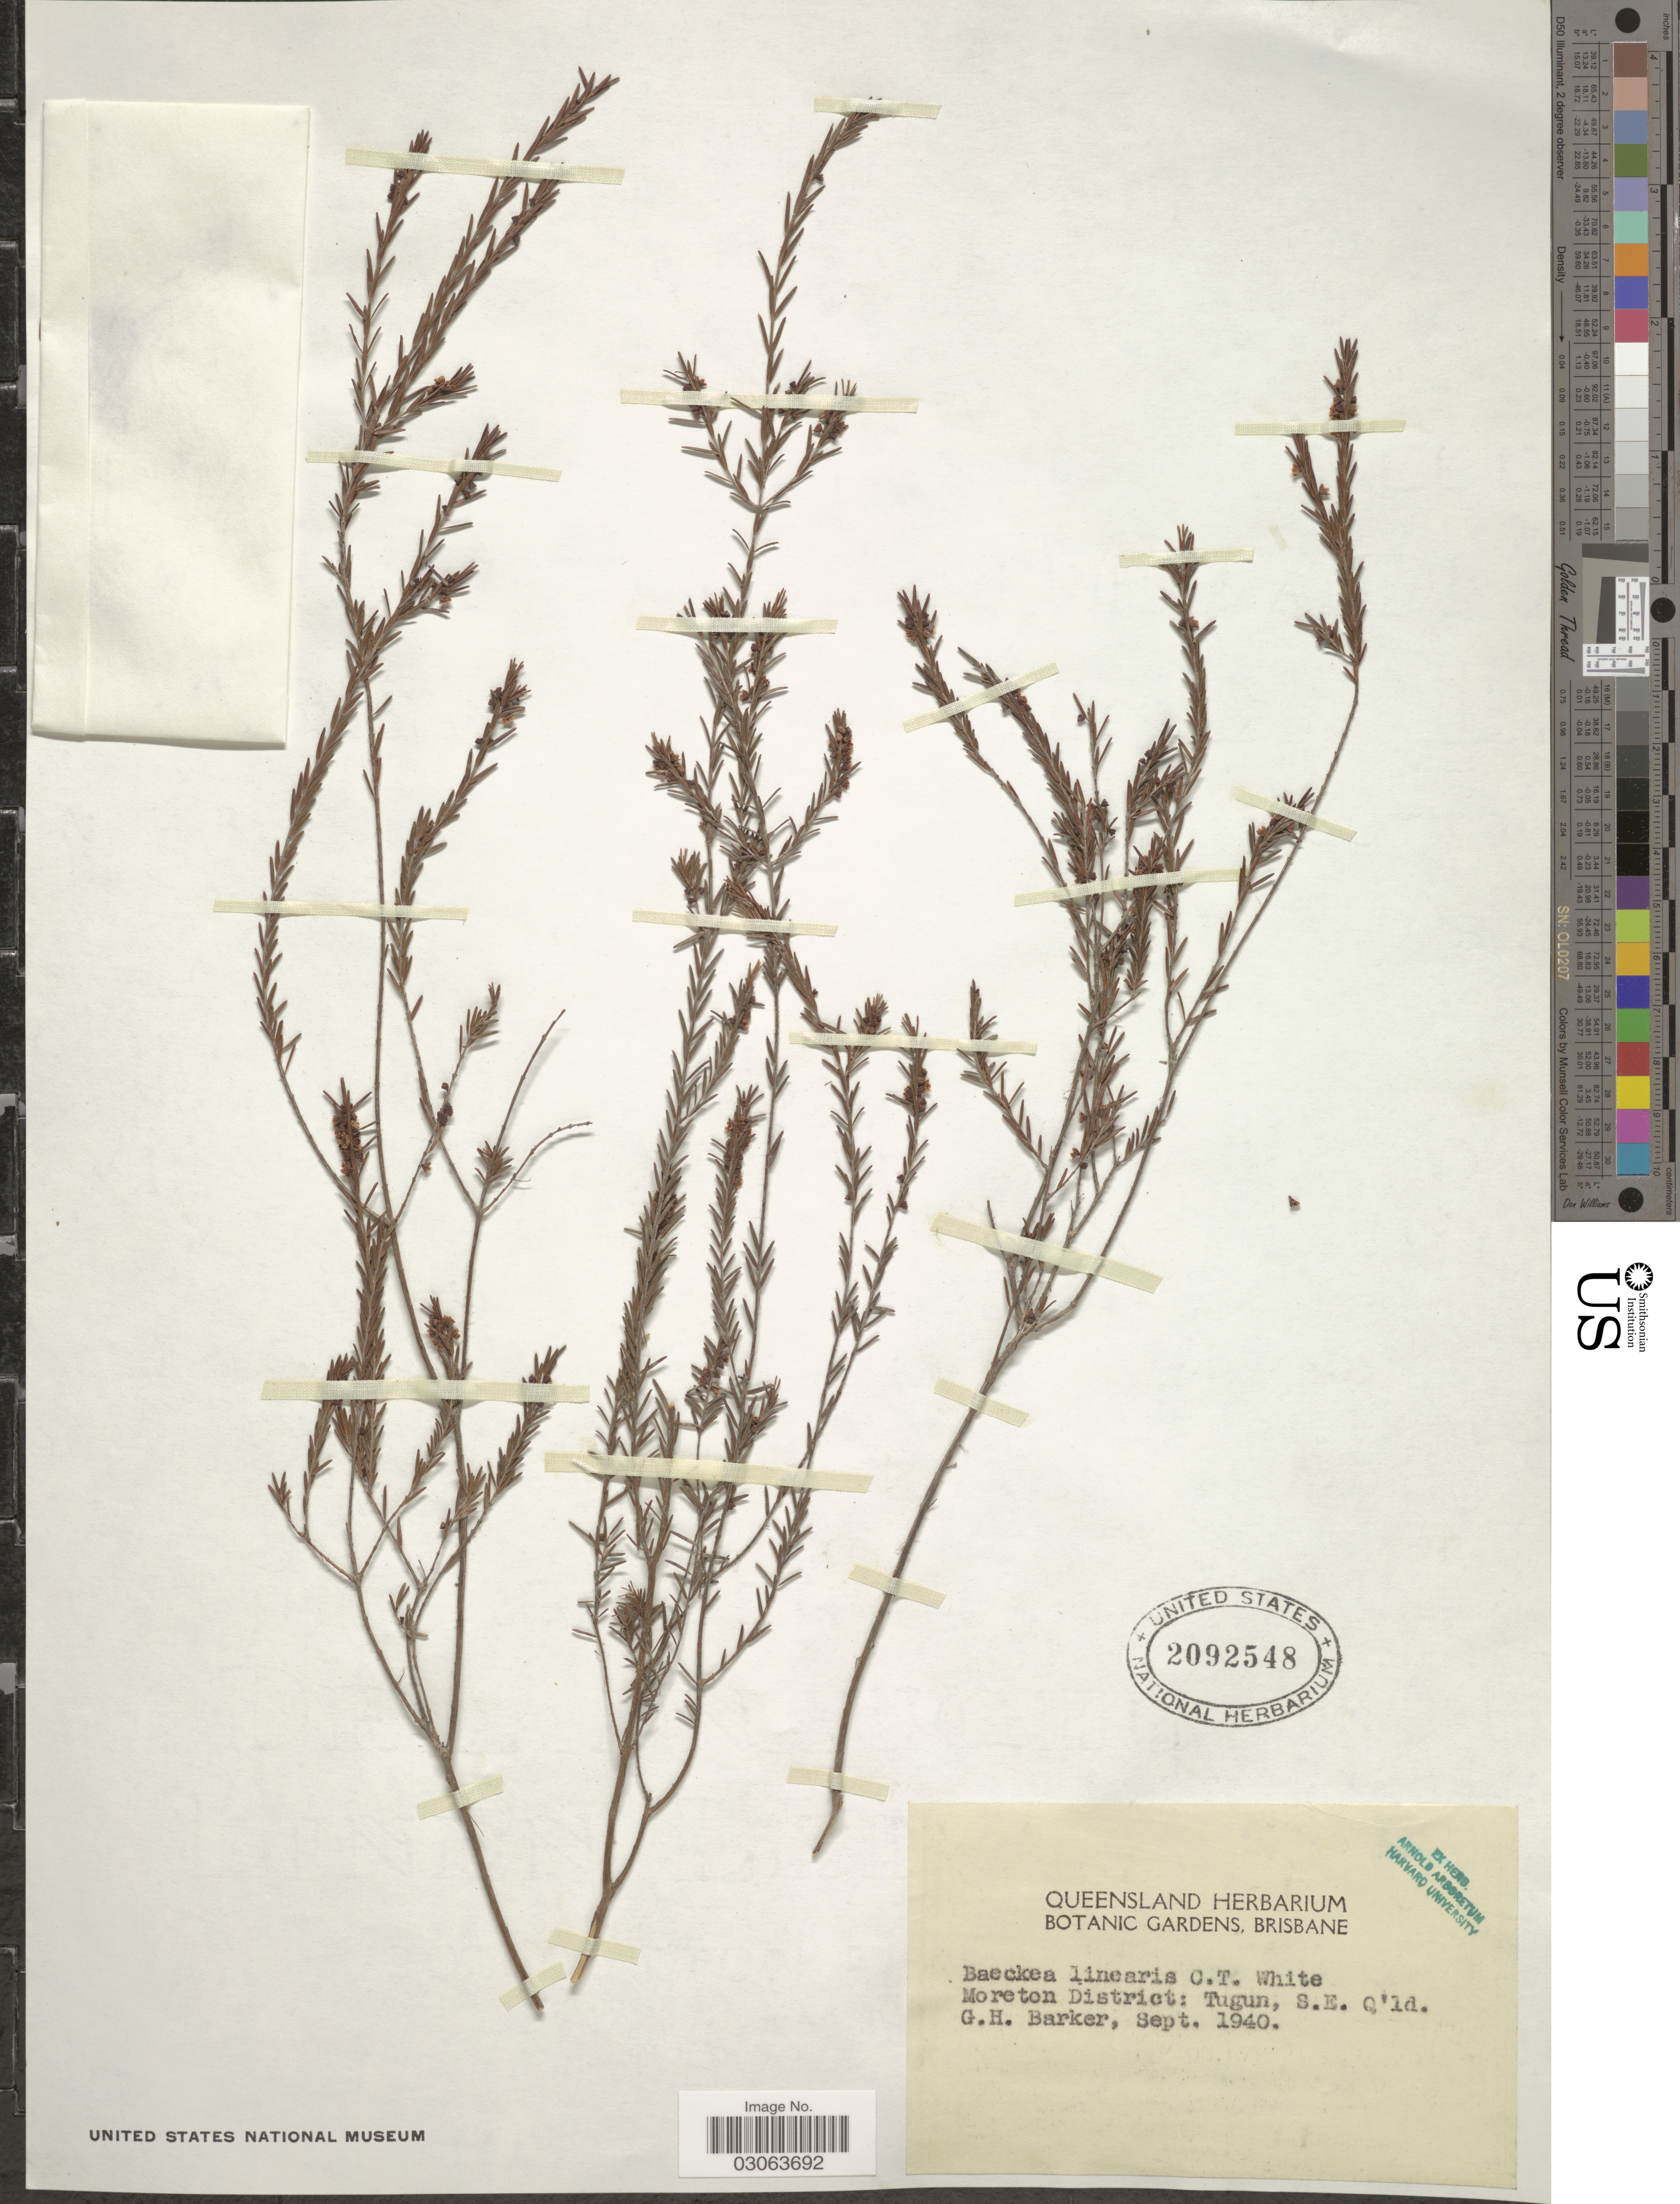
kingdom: Plantae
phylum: Tracheophyta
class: Magnoliopsida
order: Myrtales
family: Myrtaceae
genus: Ochrosperma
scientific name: Ochrosperma lineare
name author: (C.T. White) Trudgen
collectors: G. Barker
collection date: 1940-09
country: Australia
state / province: Queensland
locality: Moreton District: Tugun, S.E. Q'ld.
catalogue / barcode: US 2092548